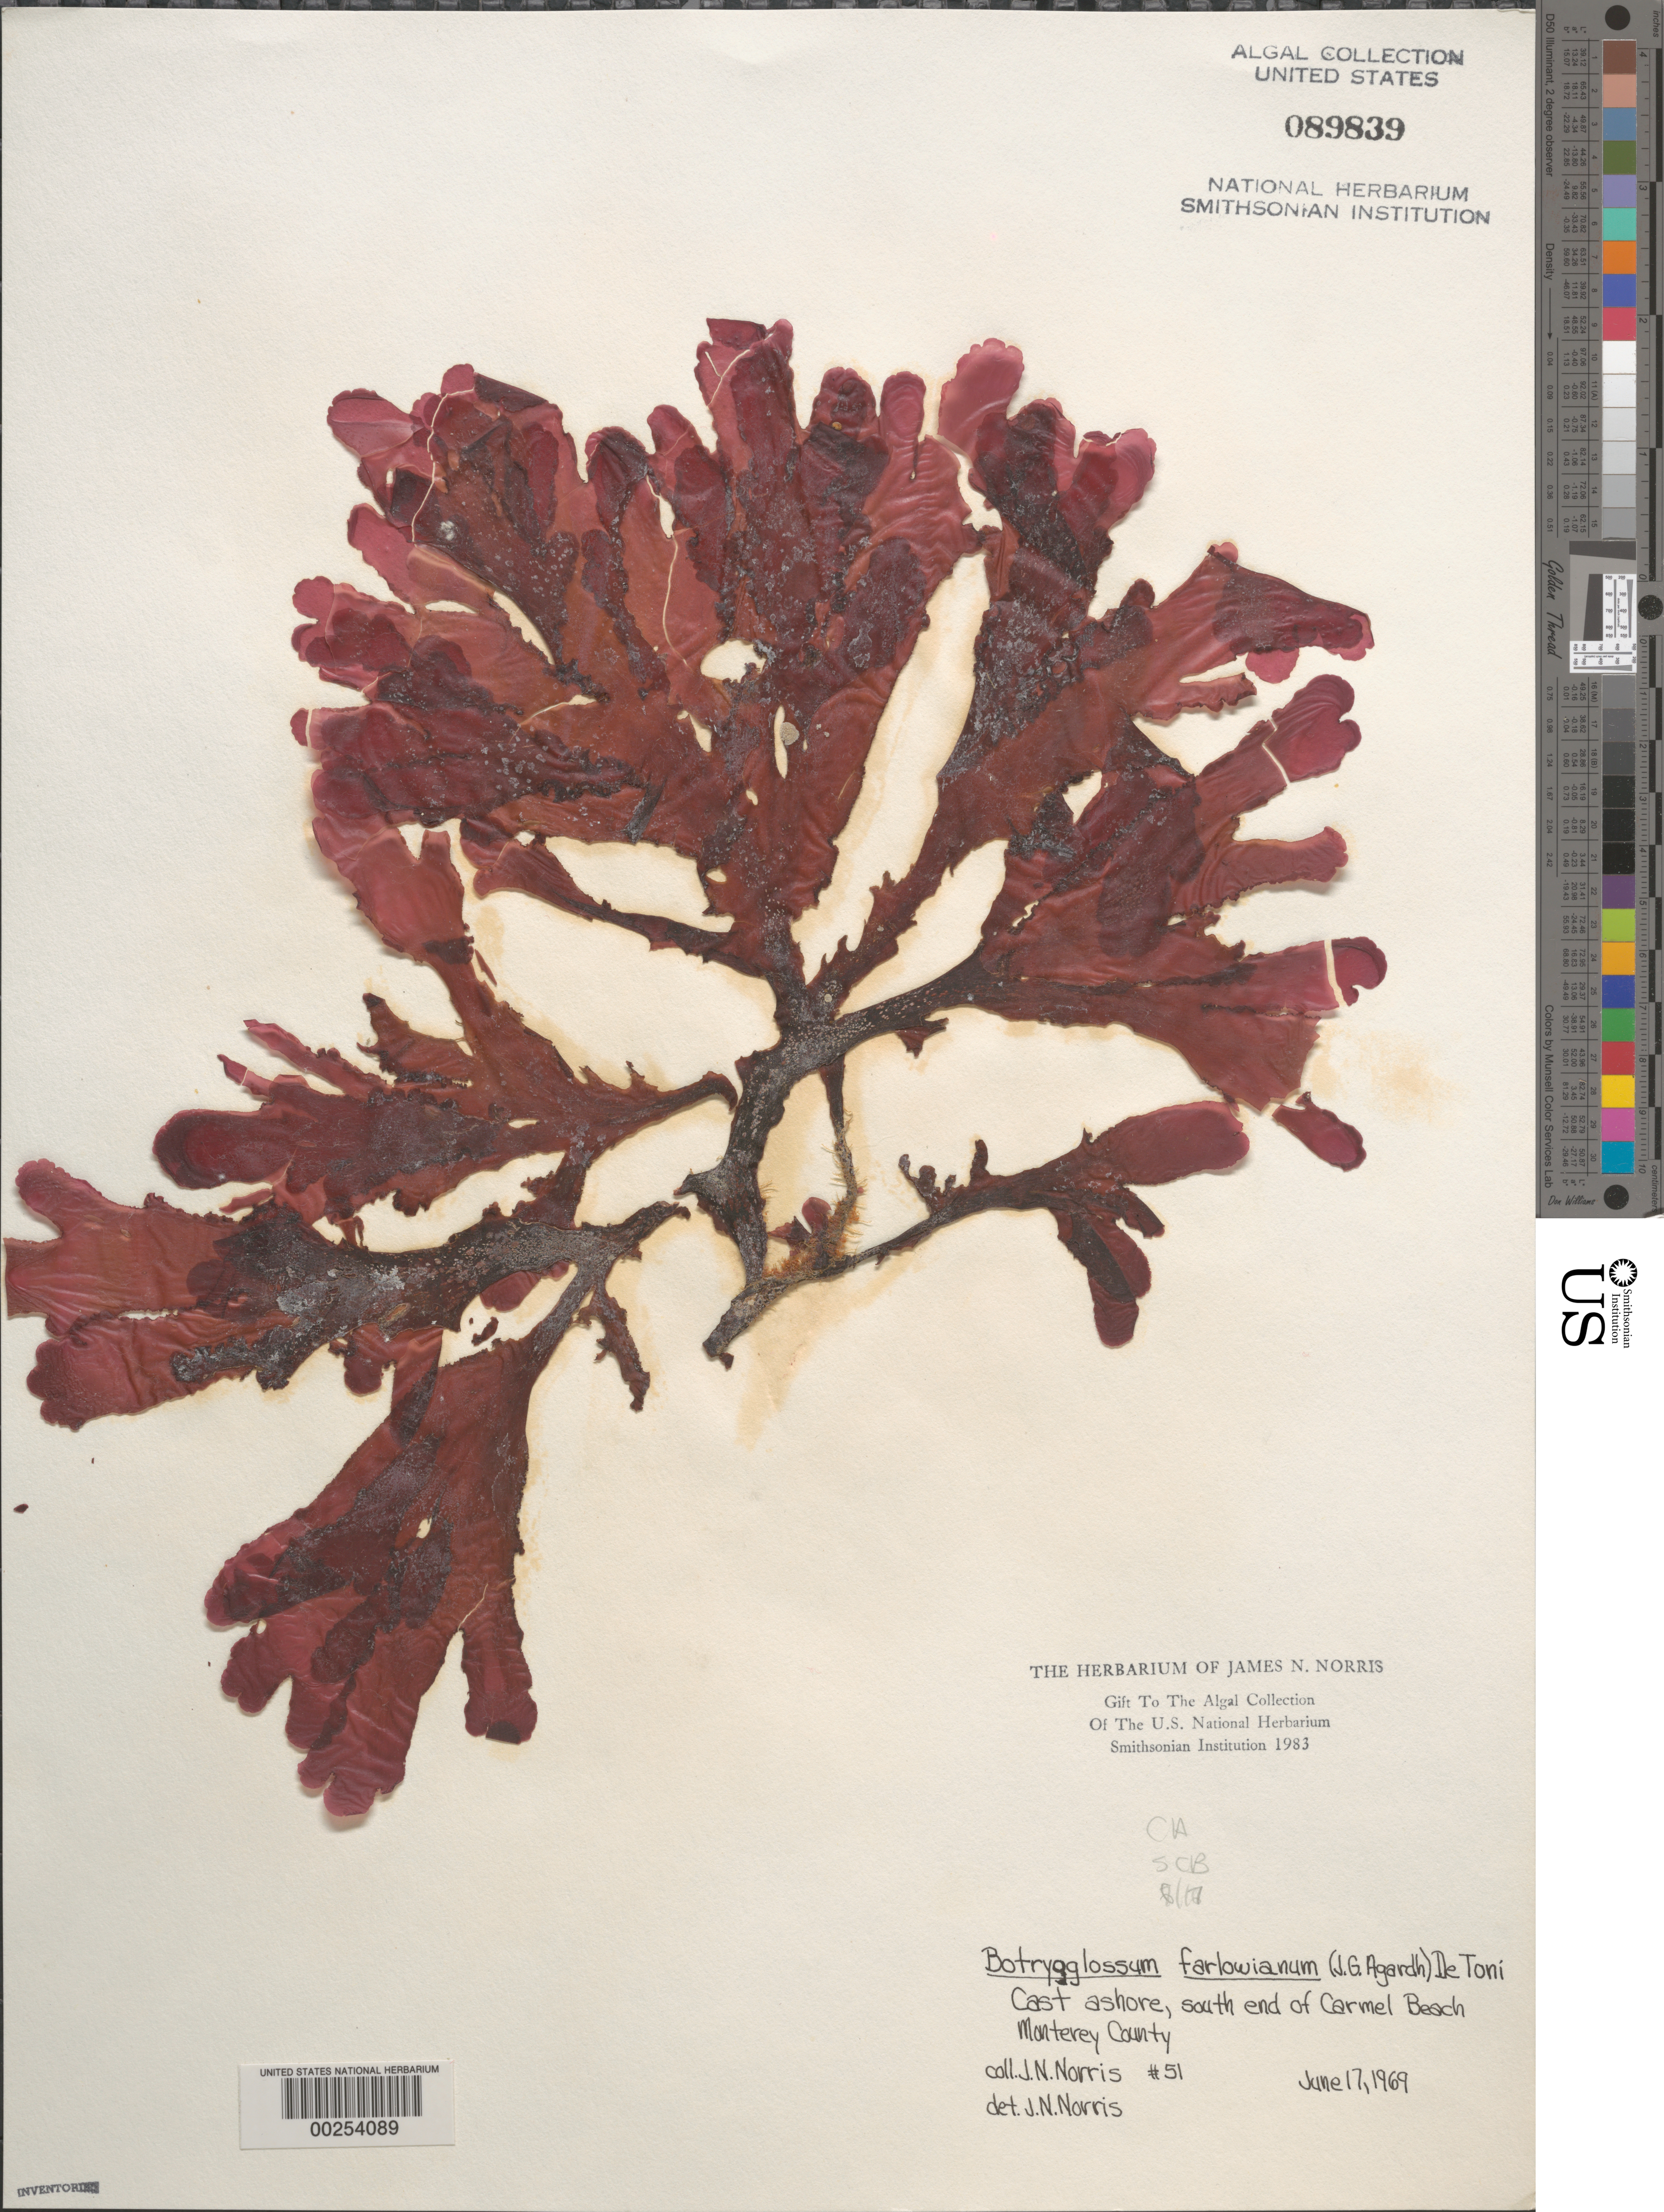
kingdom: Plantae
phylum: Rhodophyta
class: Florideophyceae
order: Ceramiales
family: Delesseriaceae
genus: Botryoglossum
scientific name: Botryoglossum farlowianum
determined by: Norris, James N.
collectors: J. N. Norris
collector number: JN-51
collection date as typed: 17 Jun 1969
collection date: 1969-06-17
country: United States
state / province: California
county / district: Monterey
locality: Carmel Beach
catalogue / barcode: US 89839